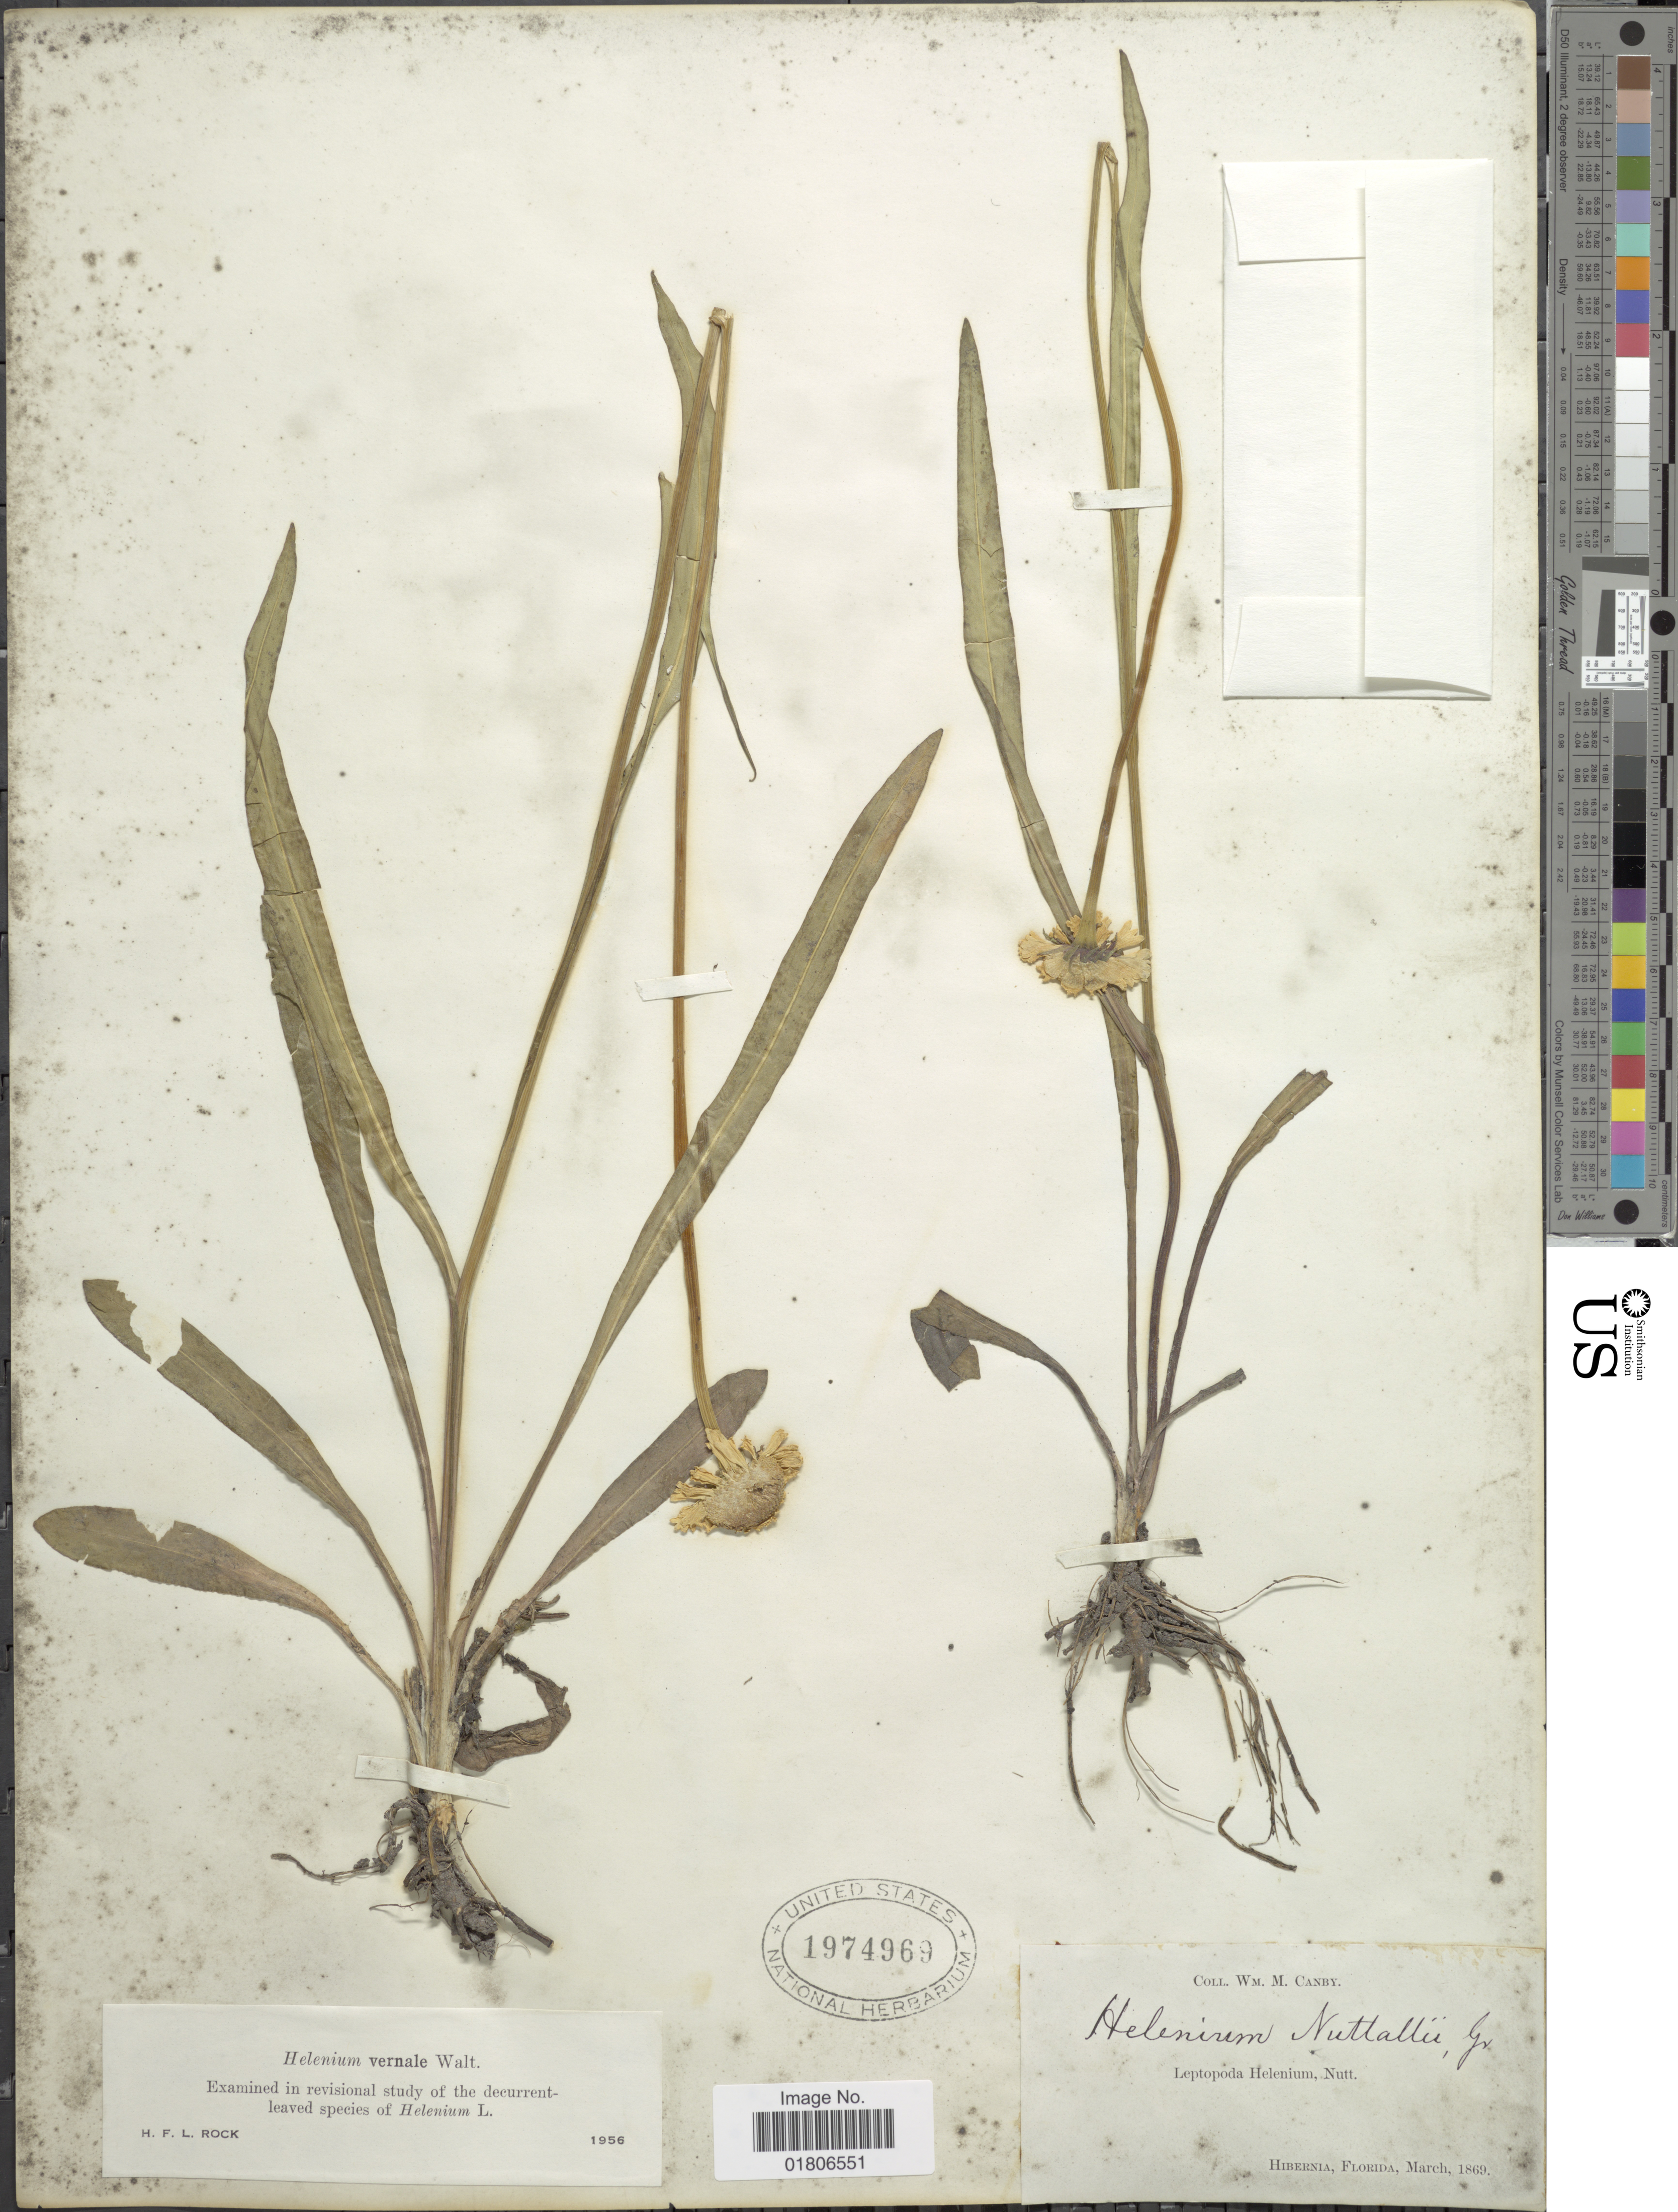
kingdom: Plantae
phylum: Tracheophyta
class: Magnoliopsida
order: Asterales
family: Asteraceae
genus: Helenium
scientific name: Helenium vernale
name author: Walter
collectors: W. M. Canby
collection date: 1869-03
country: United States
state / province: Florida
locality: Hibernia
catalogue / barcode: US 1974969